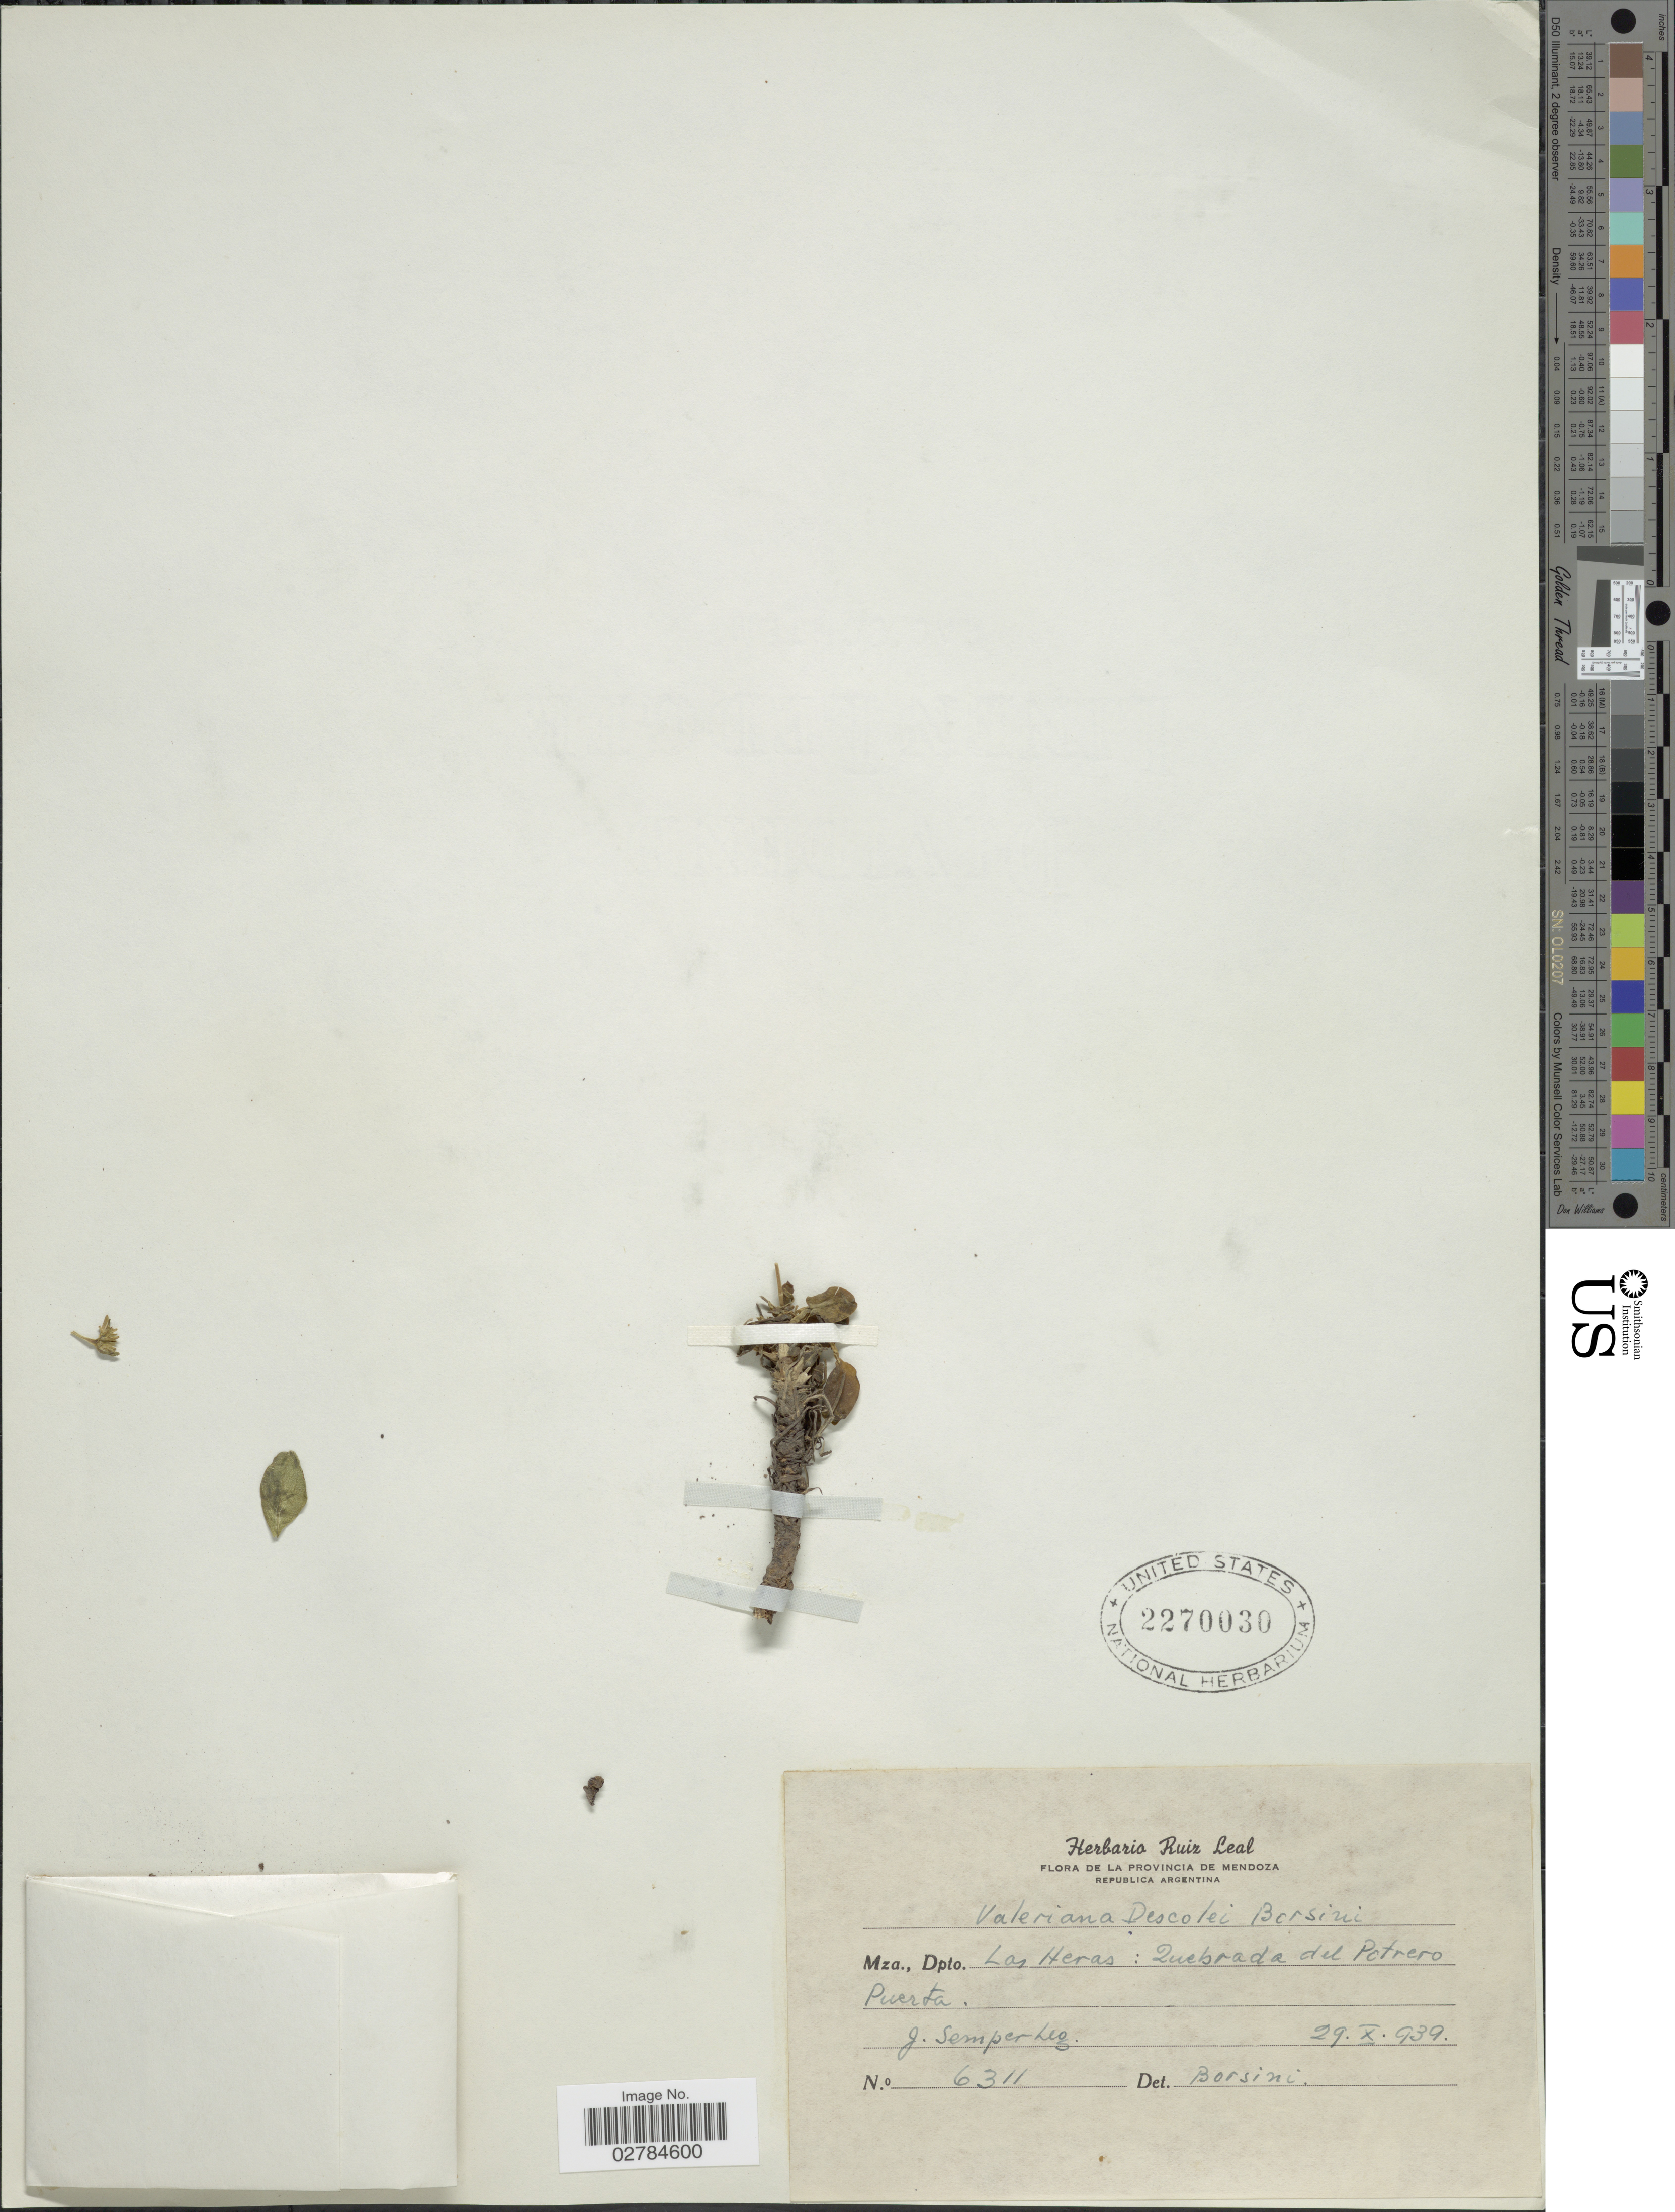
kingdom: Plantae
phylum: Tracheophyta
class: Magnoliopsida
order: Dipsacales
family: Caprifoliaceae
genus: Valeriana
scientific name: Valeriana descolei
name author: Borsini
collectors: J. Semper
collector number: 6311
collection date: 1939-10-29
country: Argentina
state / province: Mendoza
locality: Provincia de Mendoza, Dpto. Las Heras, Quebrada del Potrero Puerta.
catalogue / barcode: US 2270030